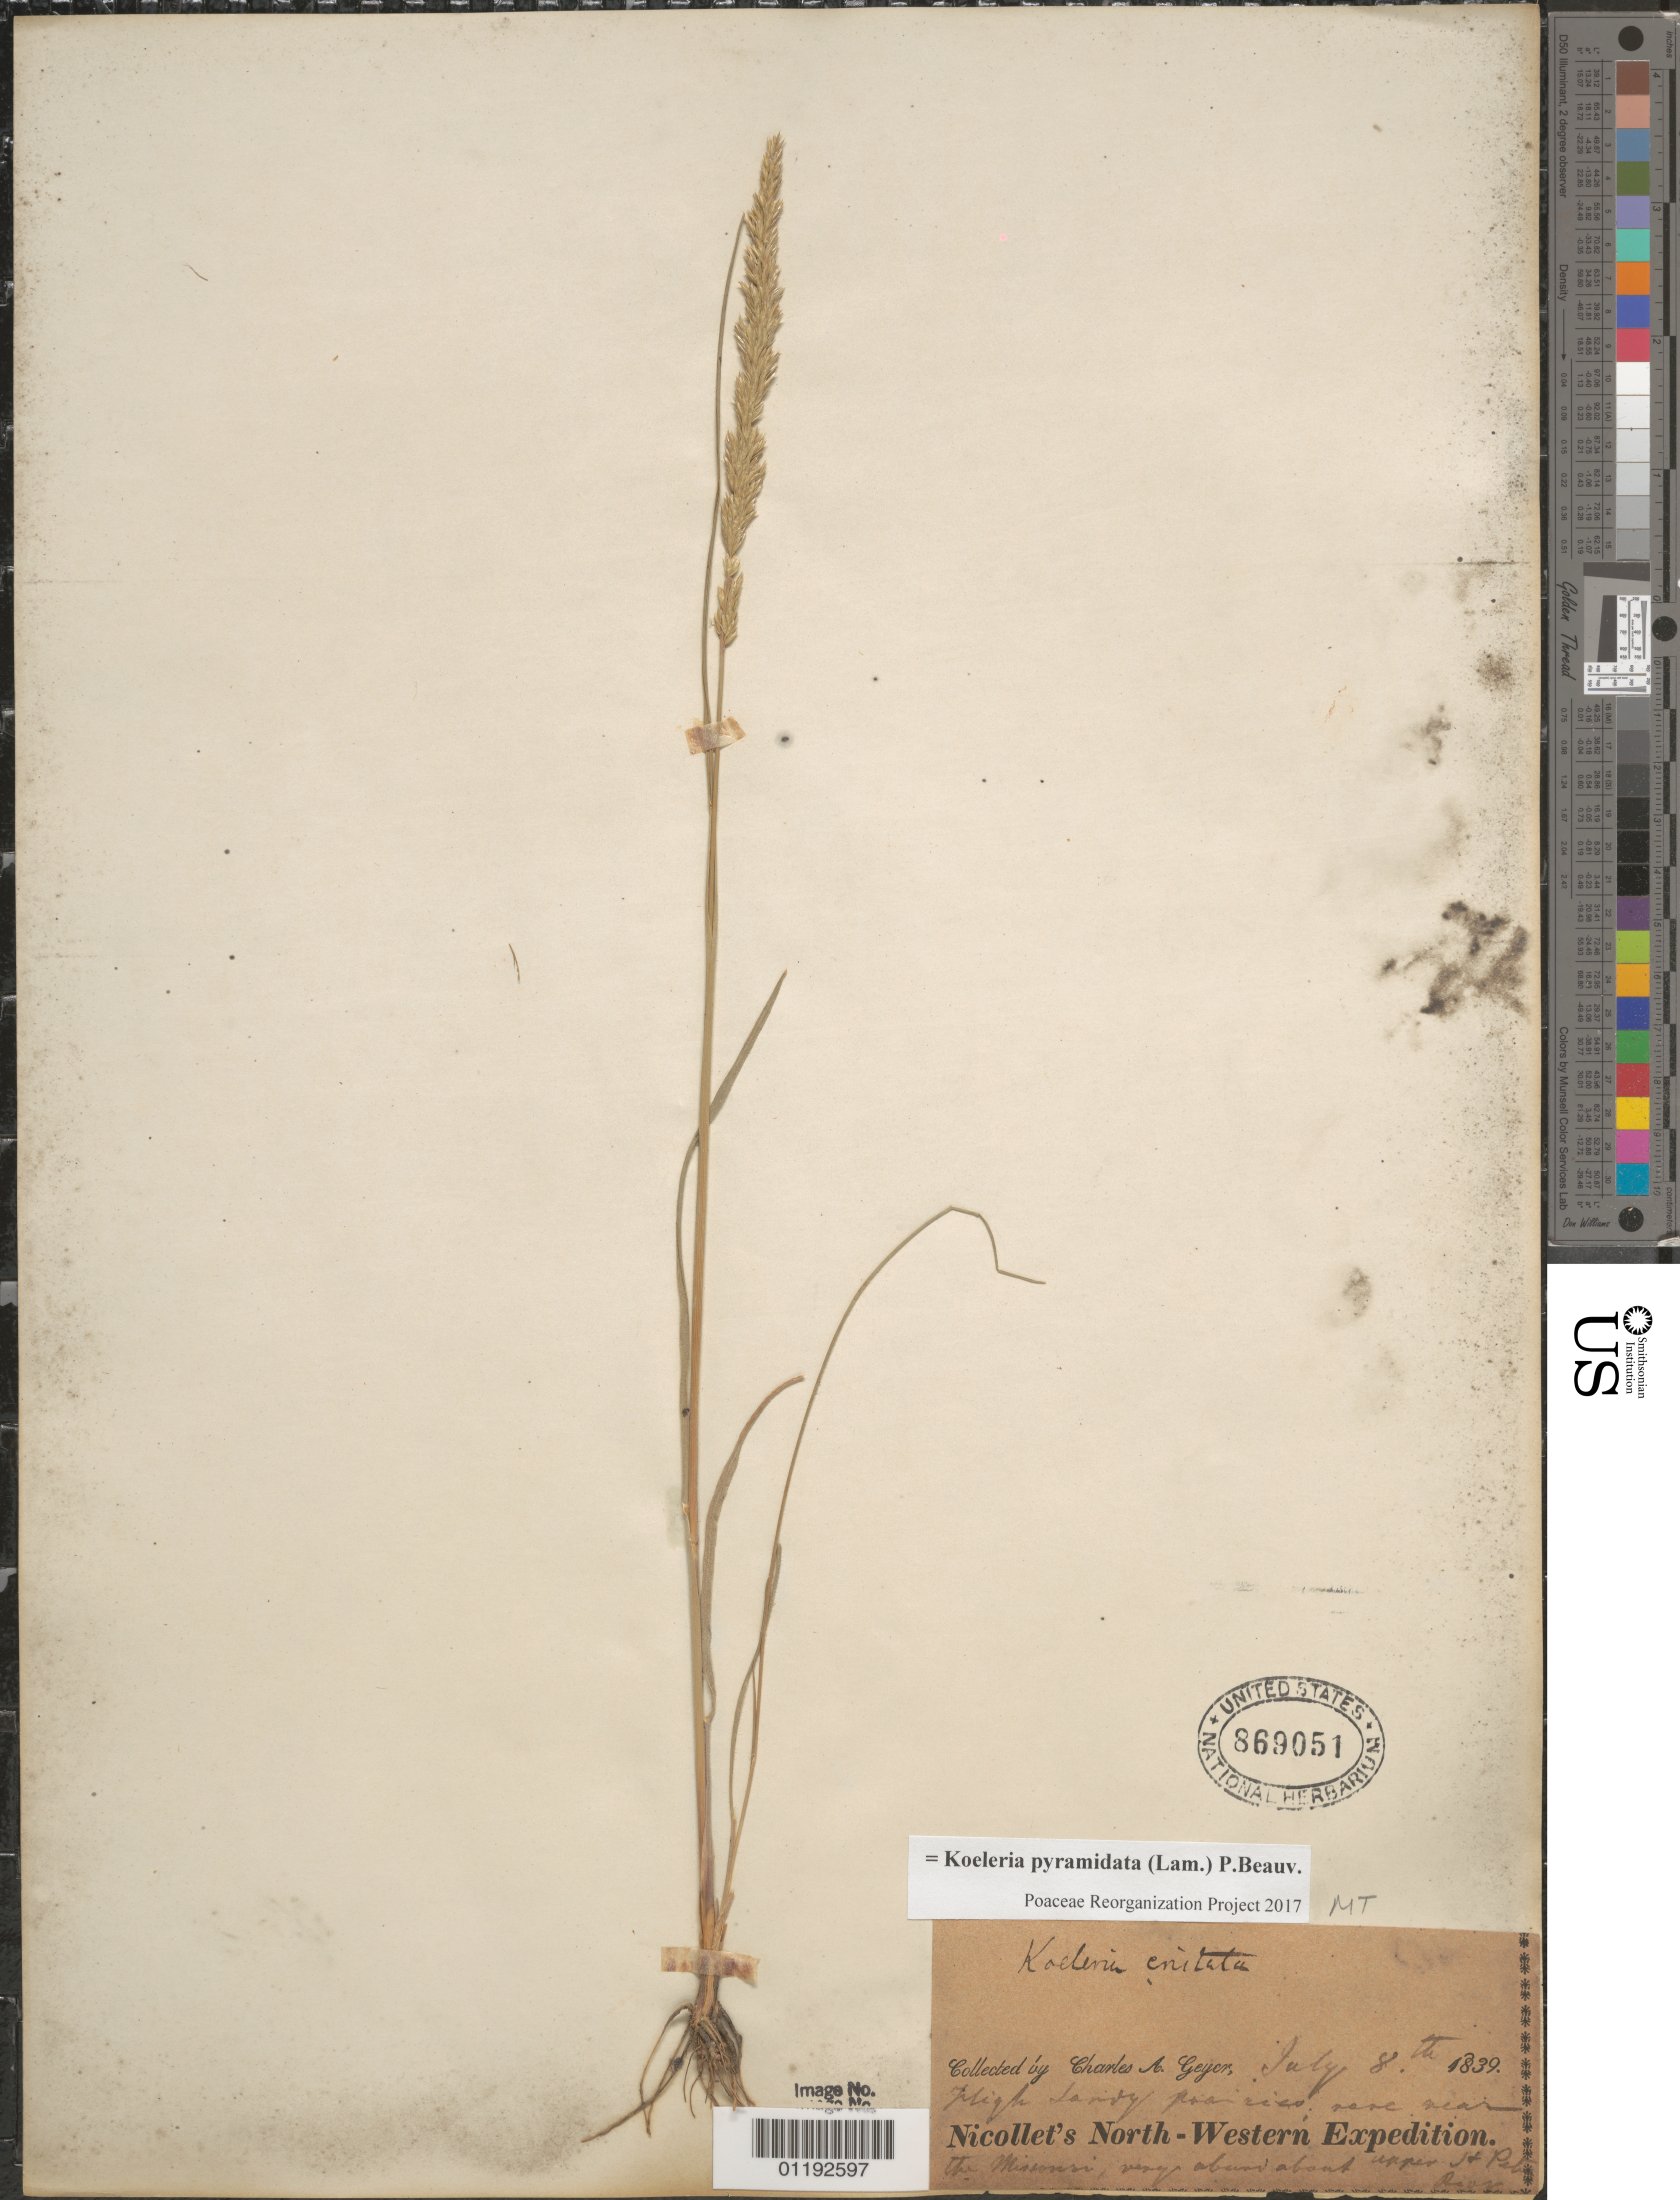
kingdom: Plantae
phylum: Tracheophyta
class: Liliopsida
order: Poales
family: Poaceae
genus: Koeleria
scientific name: Koeleria pyramidata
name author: (Lam.) P. Beauv.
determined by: Poaceae Reorganization Project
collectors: C. A. Geyer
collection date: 1839-07-08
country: United States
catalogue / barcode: US 869051